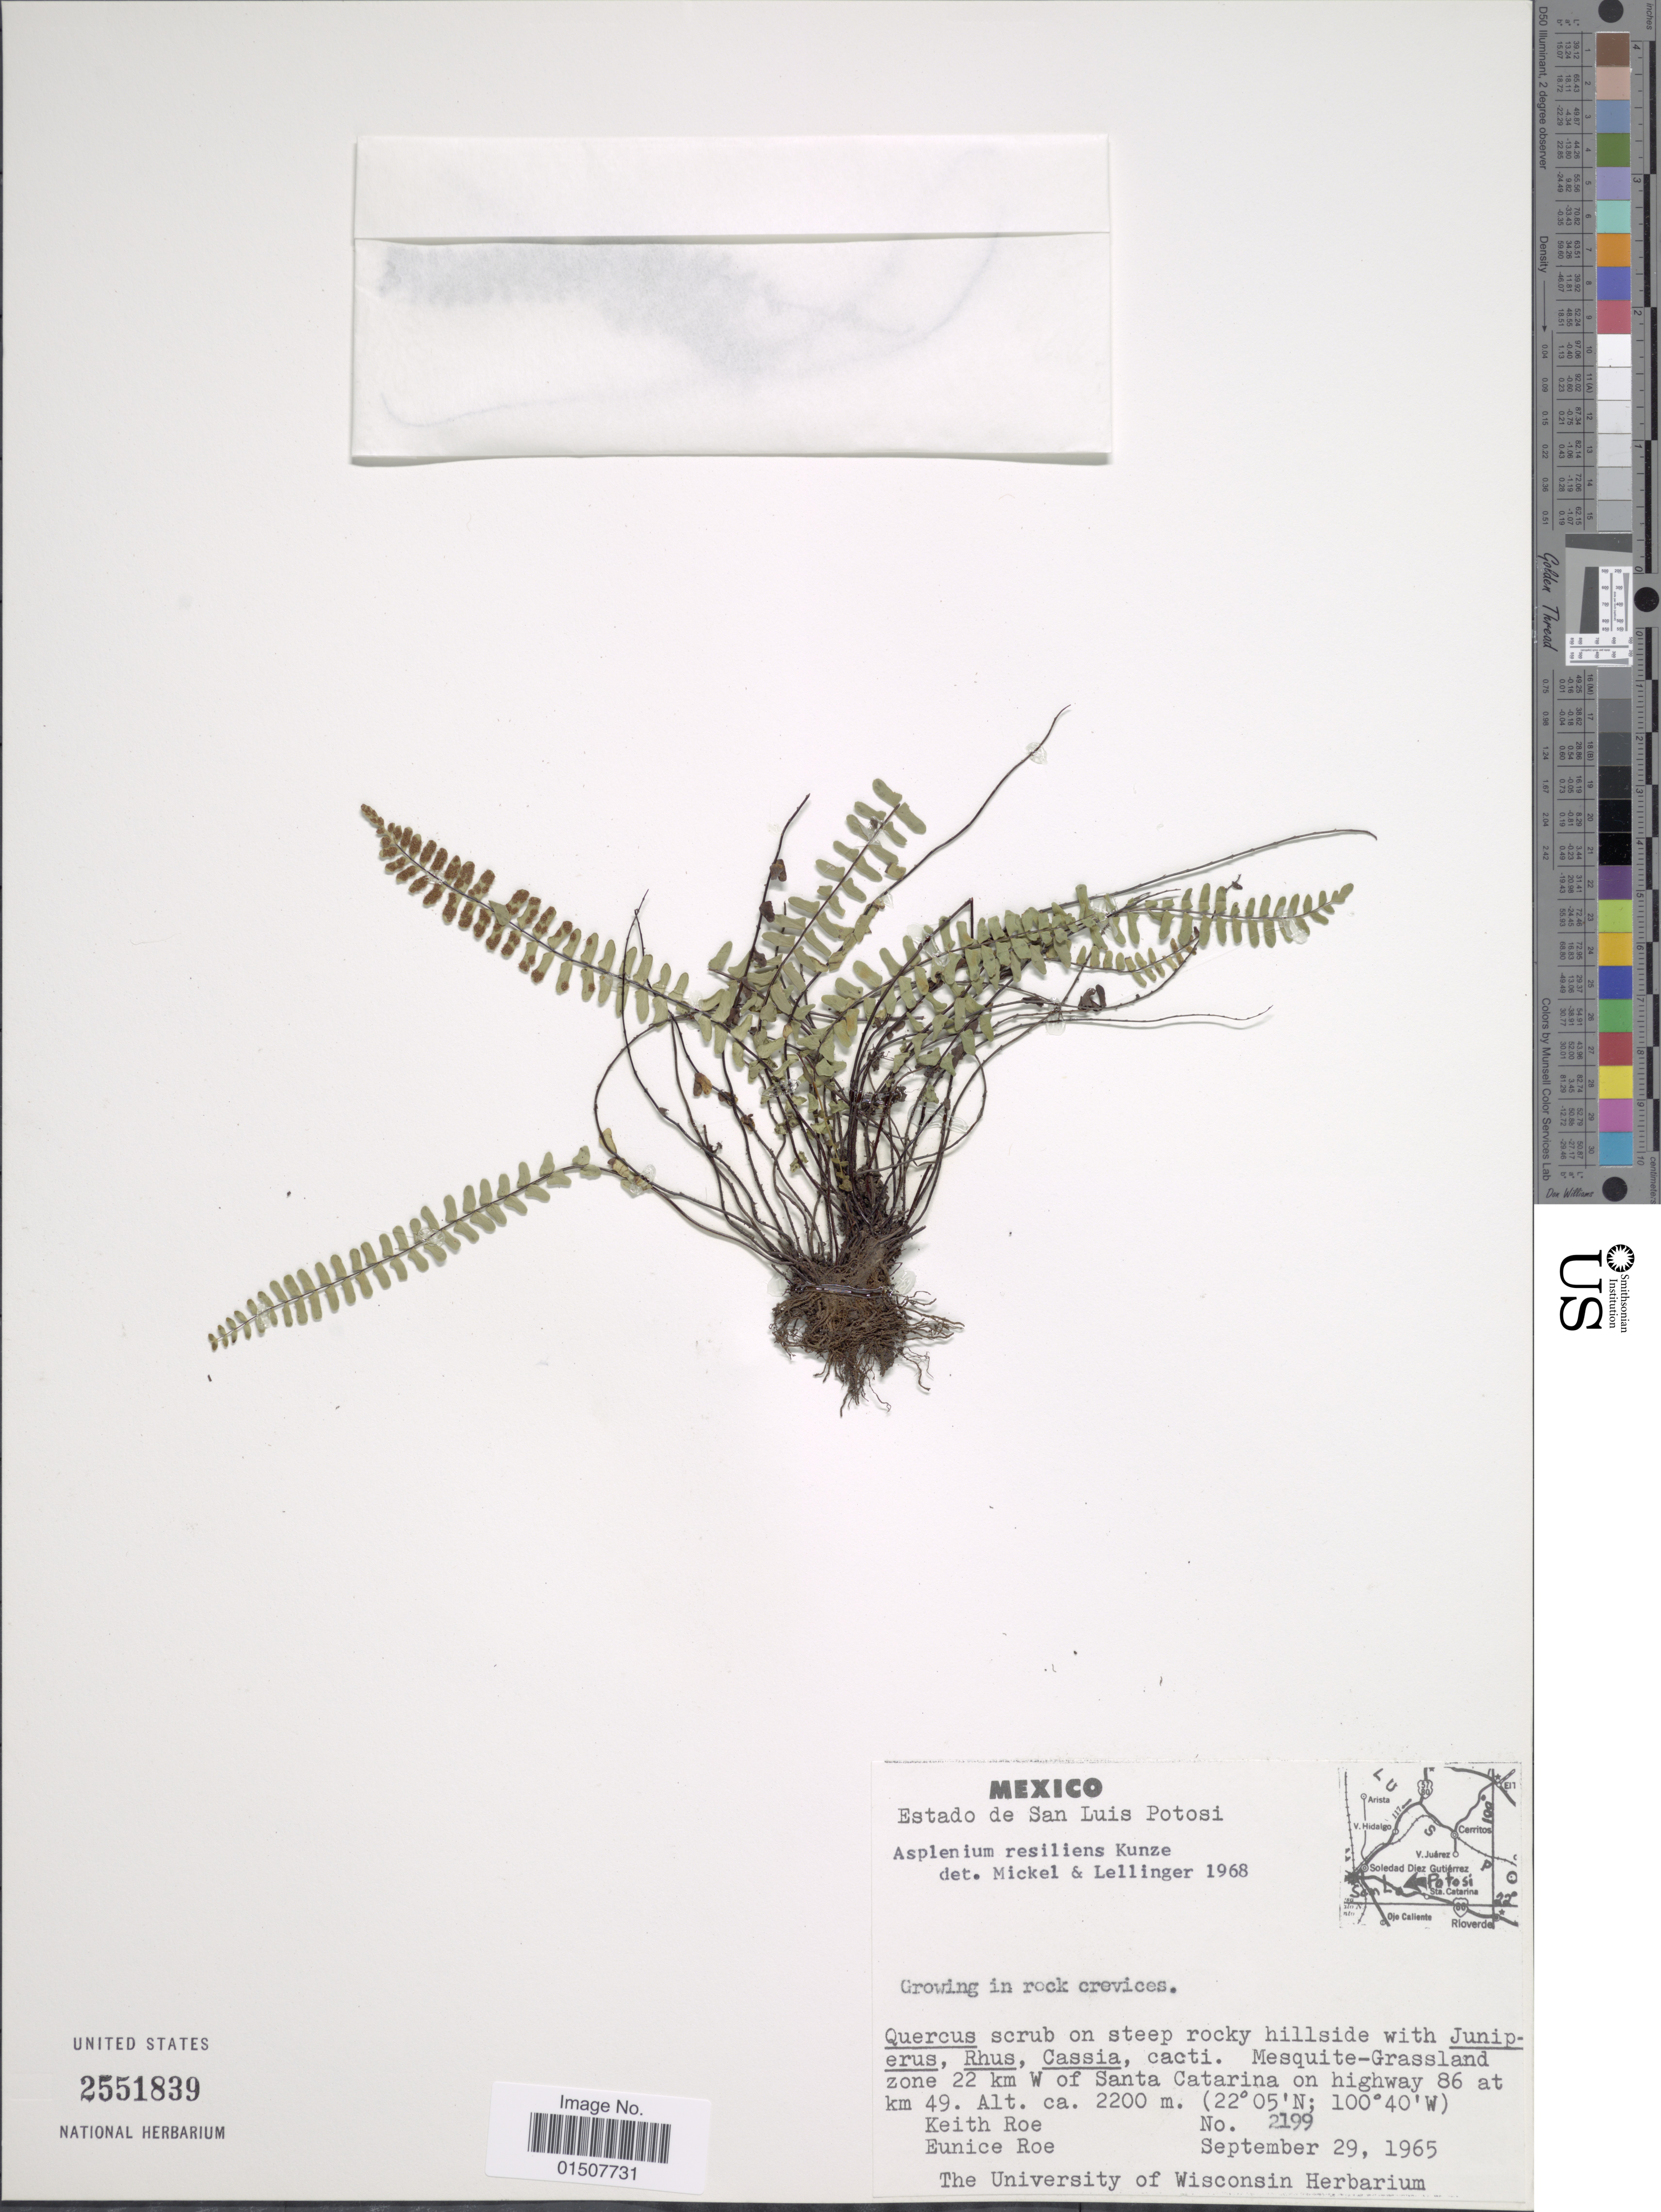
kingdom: Plantae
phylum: Tracheophyta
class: Polypodiopsida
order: Polypodiales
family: Aspleniaceae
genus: Asplenium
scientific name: Asplenium resiliens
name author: Kunze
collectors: K. E. Roe & E. Roe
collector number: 2199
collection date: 1965-09-29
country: Mexico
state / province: San Luis Potosí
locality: Mesquite-Grassland zone 22 km W of Santa Catarina on highway 86 at km 49.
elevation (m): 2200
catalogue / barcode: US 2551839